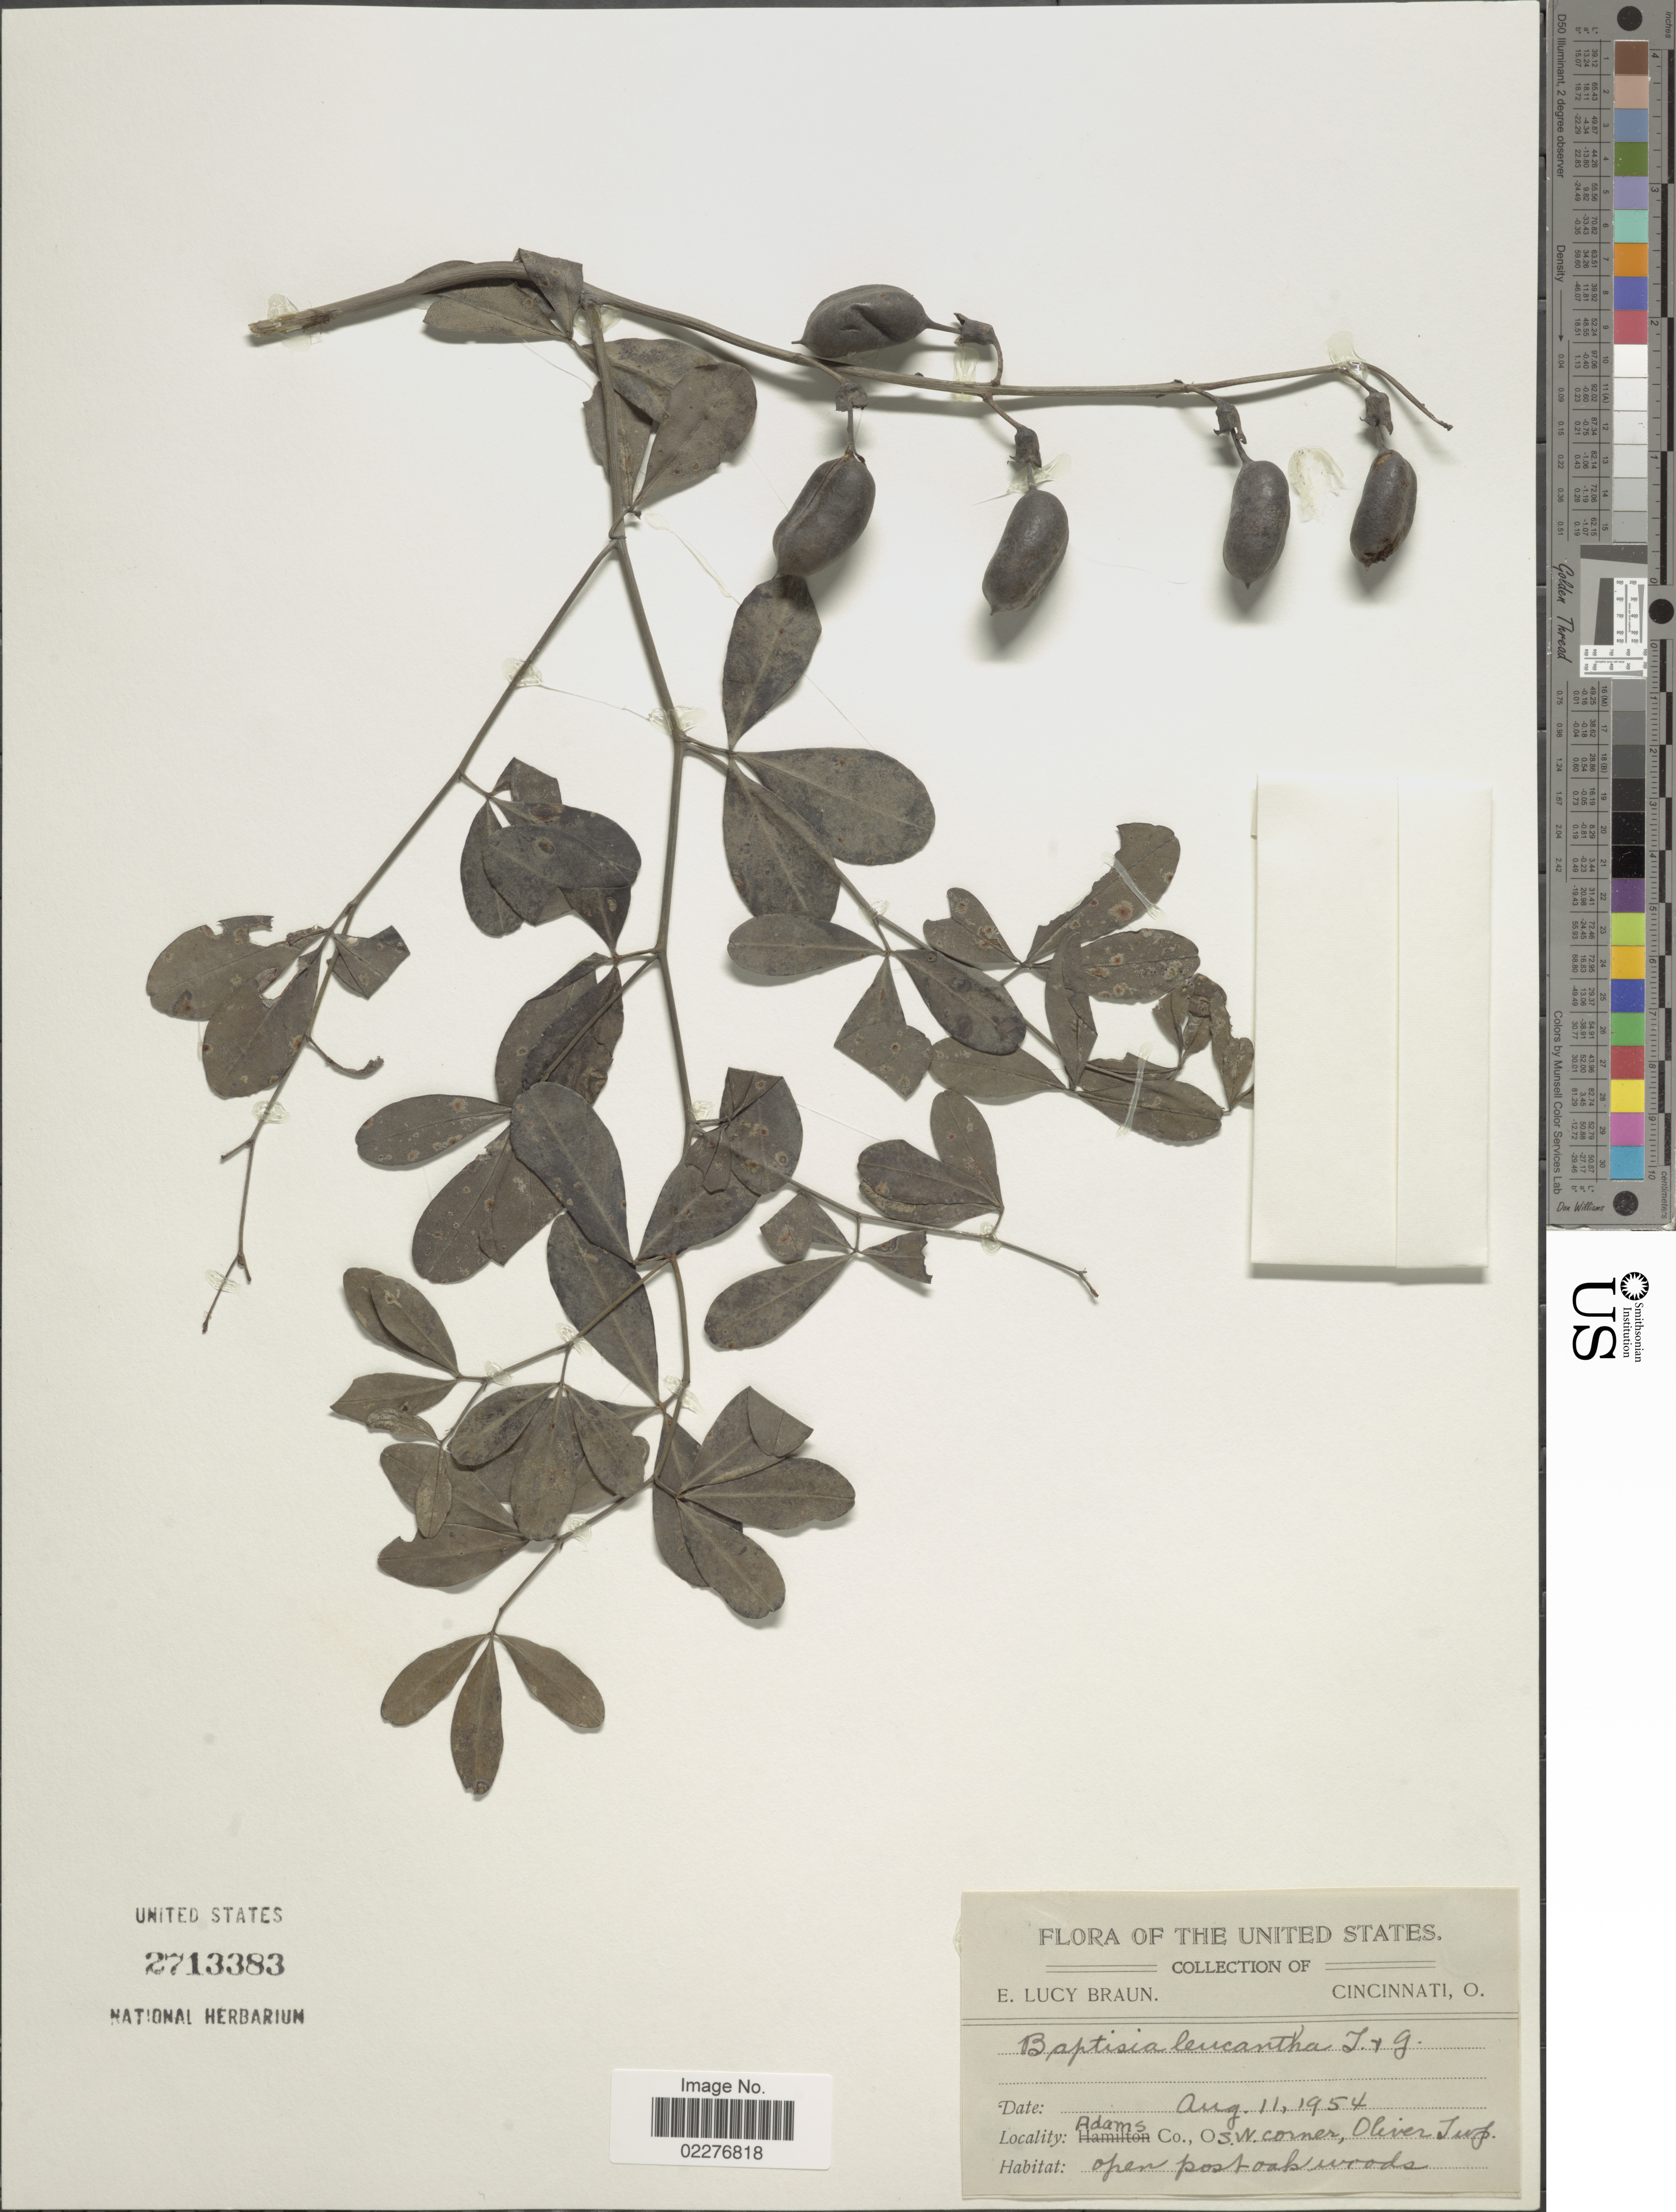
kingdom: Plantae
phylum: Tracheophyta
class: Magnoliopsida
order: Fabales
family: Fabaceae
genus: Baptisia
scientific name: Baptisia leucantha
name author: Torr. & A. Gray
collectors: E. L. Braun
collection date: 1954-08-11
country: United States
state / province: Ohio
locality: Adams Co., S.W. corner, Oliver twp. open post post oak woods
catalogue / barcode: US 2713383